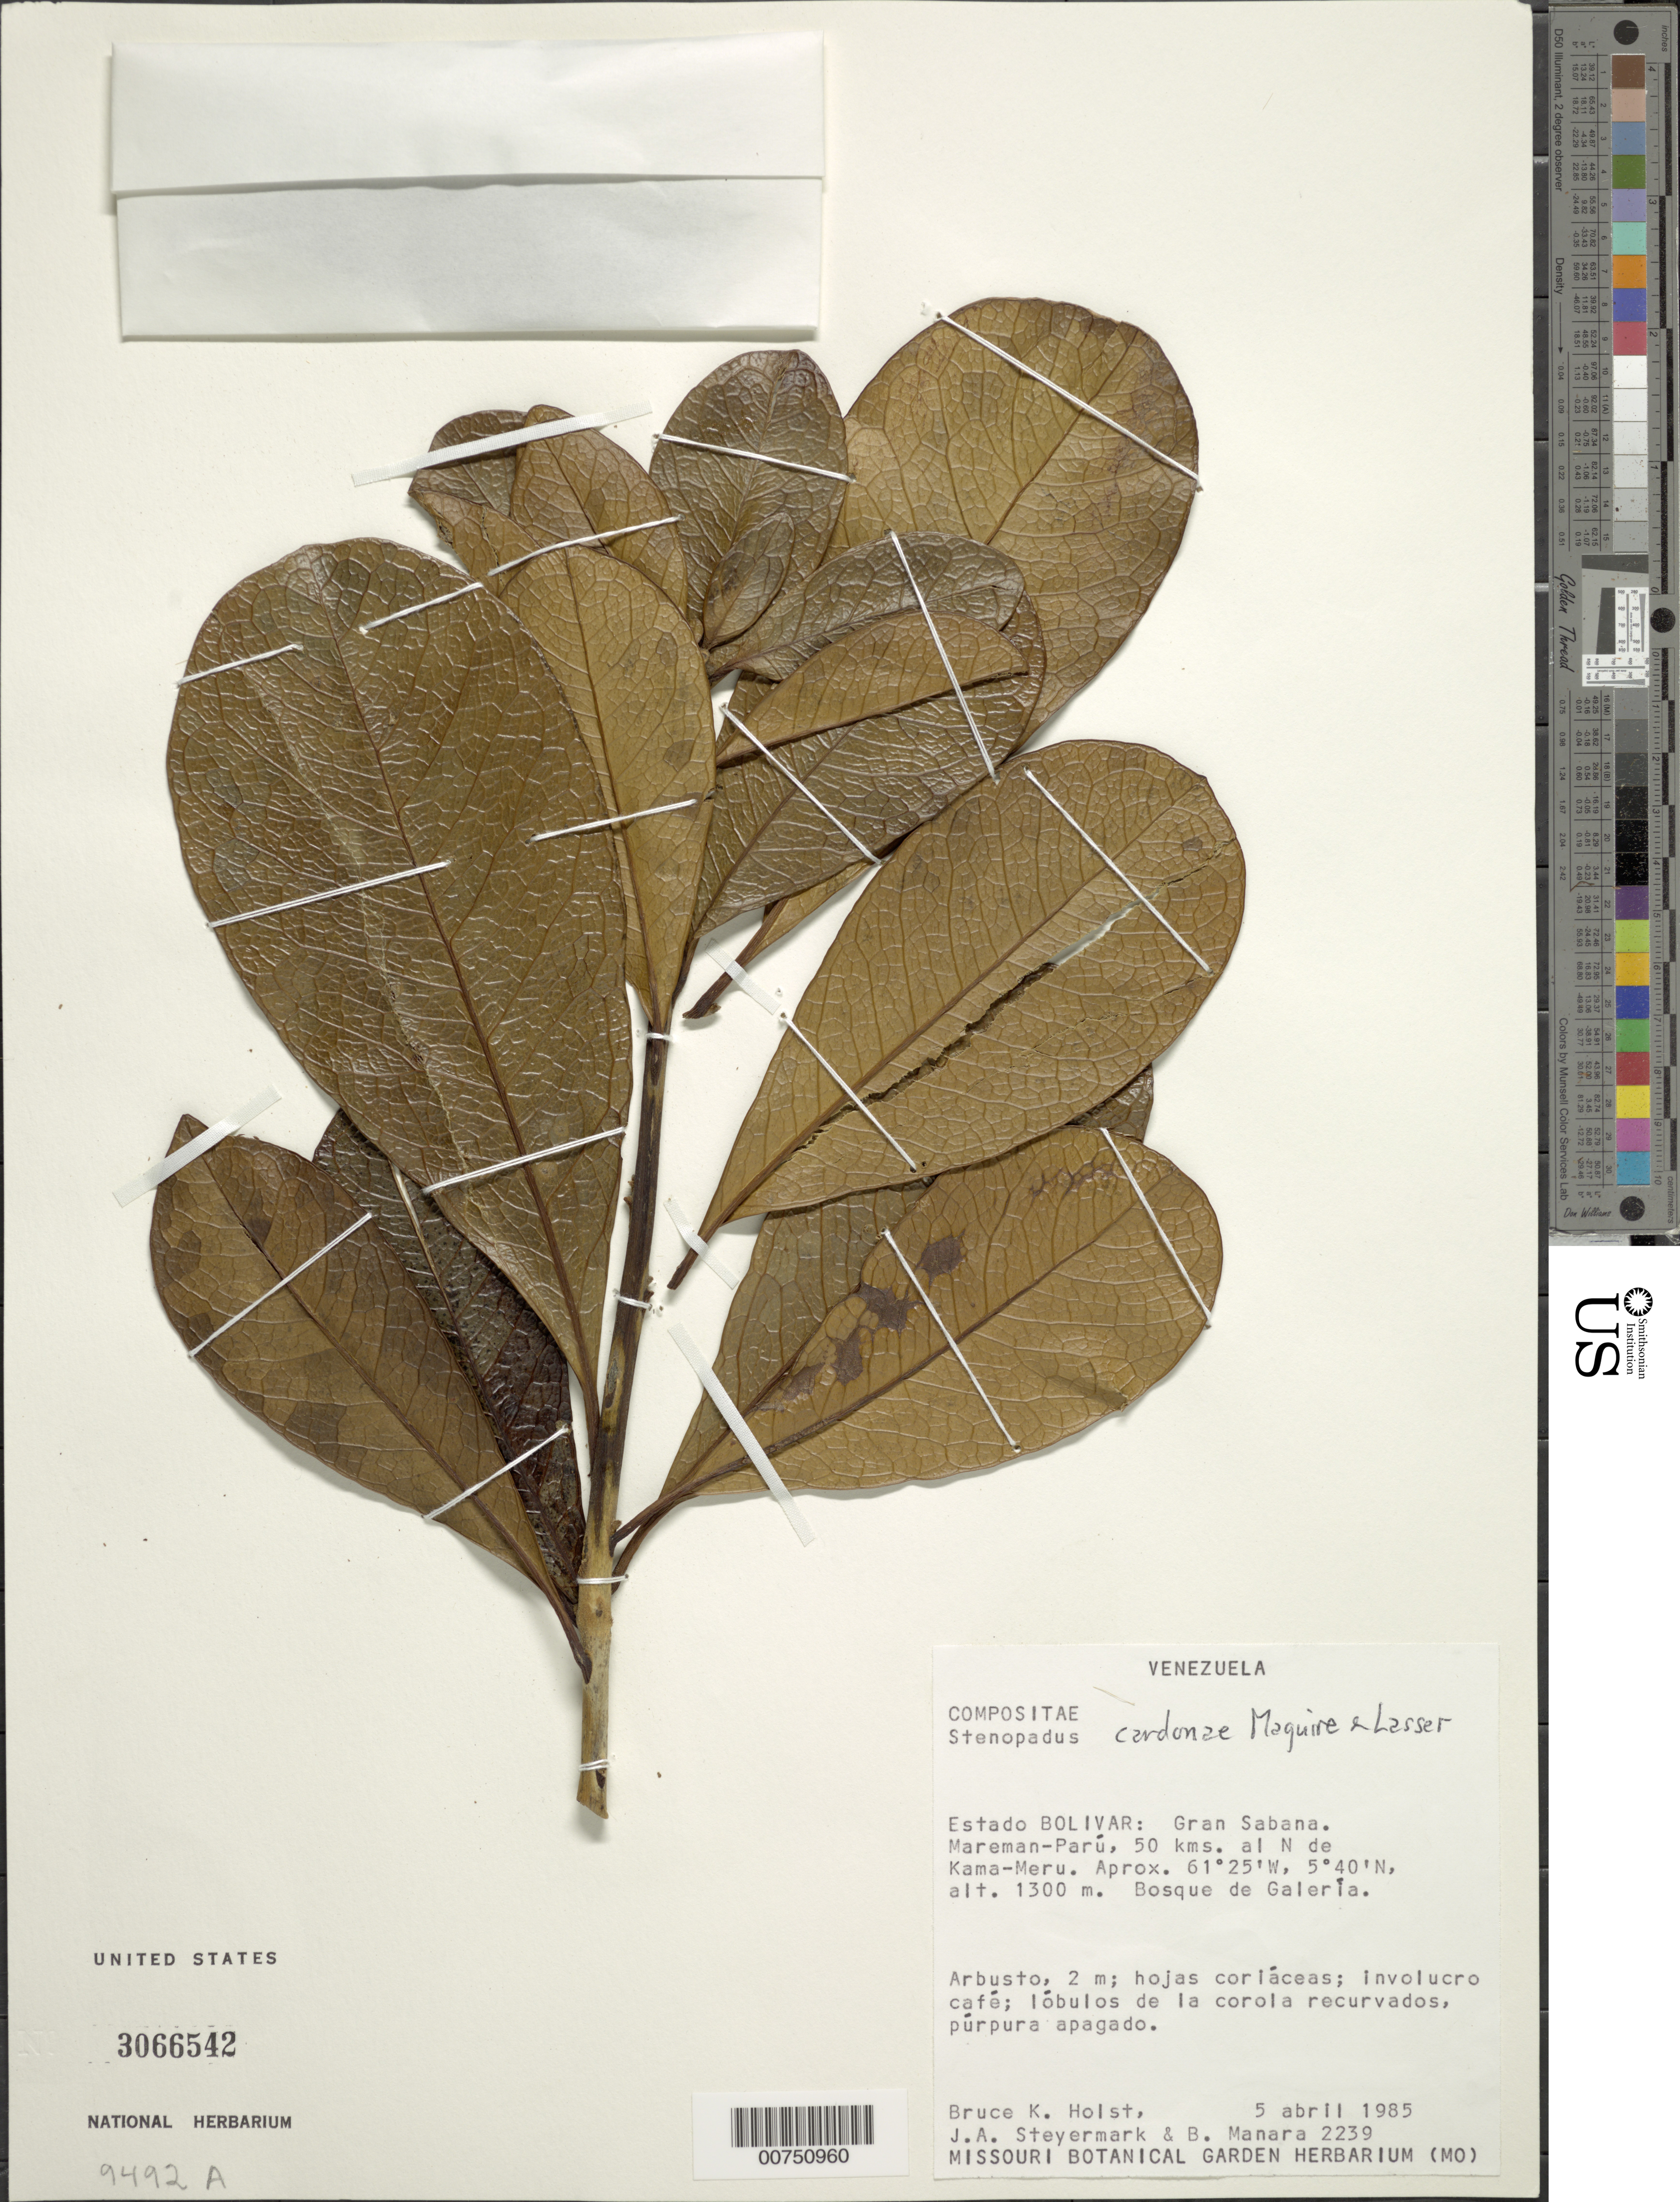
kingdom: Plantae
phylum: Tracheophyta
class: Magnoliopsida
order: Asterales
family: Asteraceae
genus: Stenopadus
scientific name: Stenopadus talaumifolius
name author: S.F. Blake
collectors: B. Holst, J. Steyermark & B. Manara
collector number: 2239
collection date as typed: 5-Apr-85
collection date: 1985-04-05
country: Venezuela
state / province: Bolívar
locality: Gran Sabana, Mareman-Parú, 50 km N of Kama-Meru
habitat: Gallery forest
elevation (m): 1300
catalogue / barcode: US 3066542